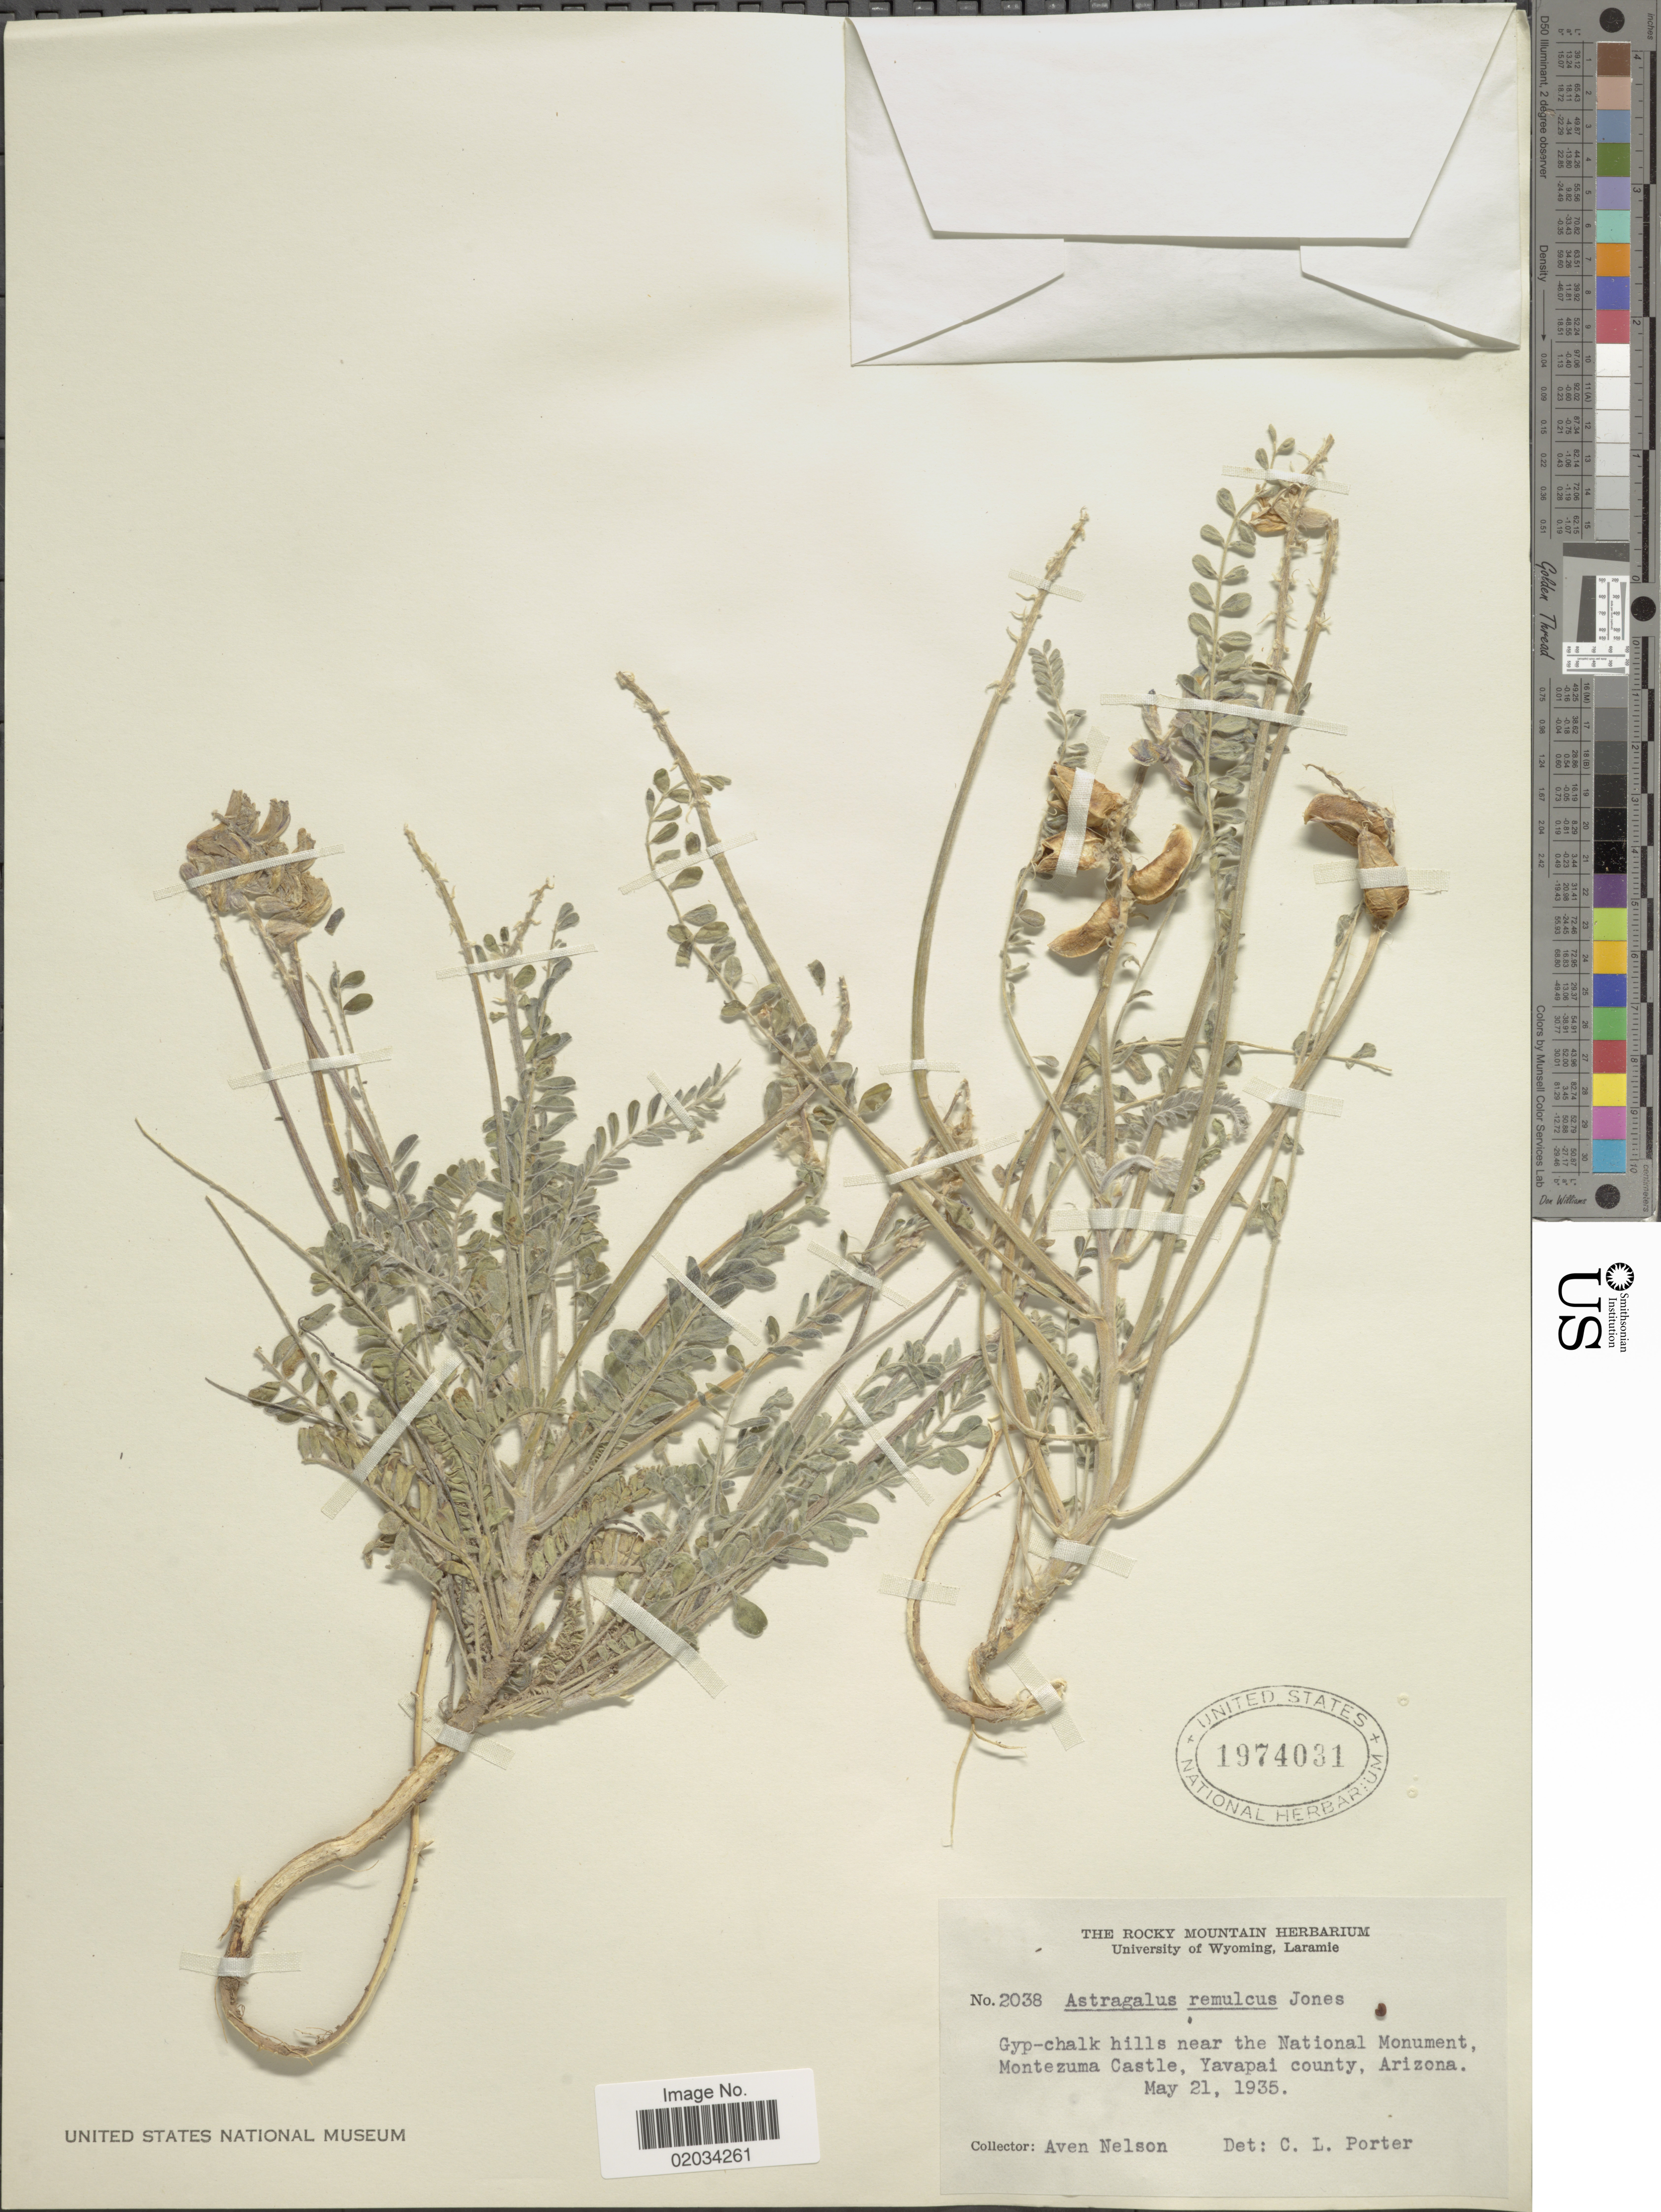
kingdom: Plantae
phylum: Tracheophyta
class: Magnoliopsida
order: Fabales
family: Fabaceae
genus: Astragalus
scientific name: Astragalus remulcus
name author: M.E. Jones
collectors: A. Nelson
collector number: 2038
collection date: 1935-05-21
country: United States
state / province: Arizona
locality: Gyp-chalk hills near the National Monument, Montezuma Castle, Yavapai County, Arizona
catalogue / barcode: US 1974031